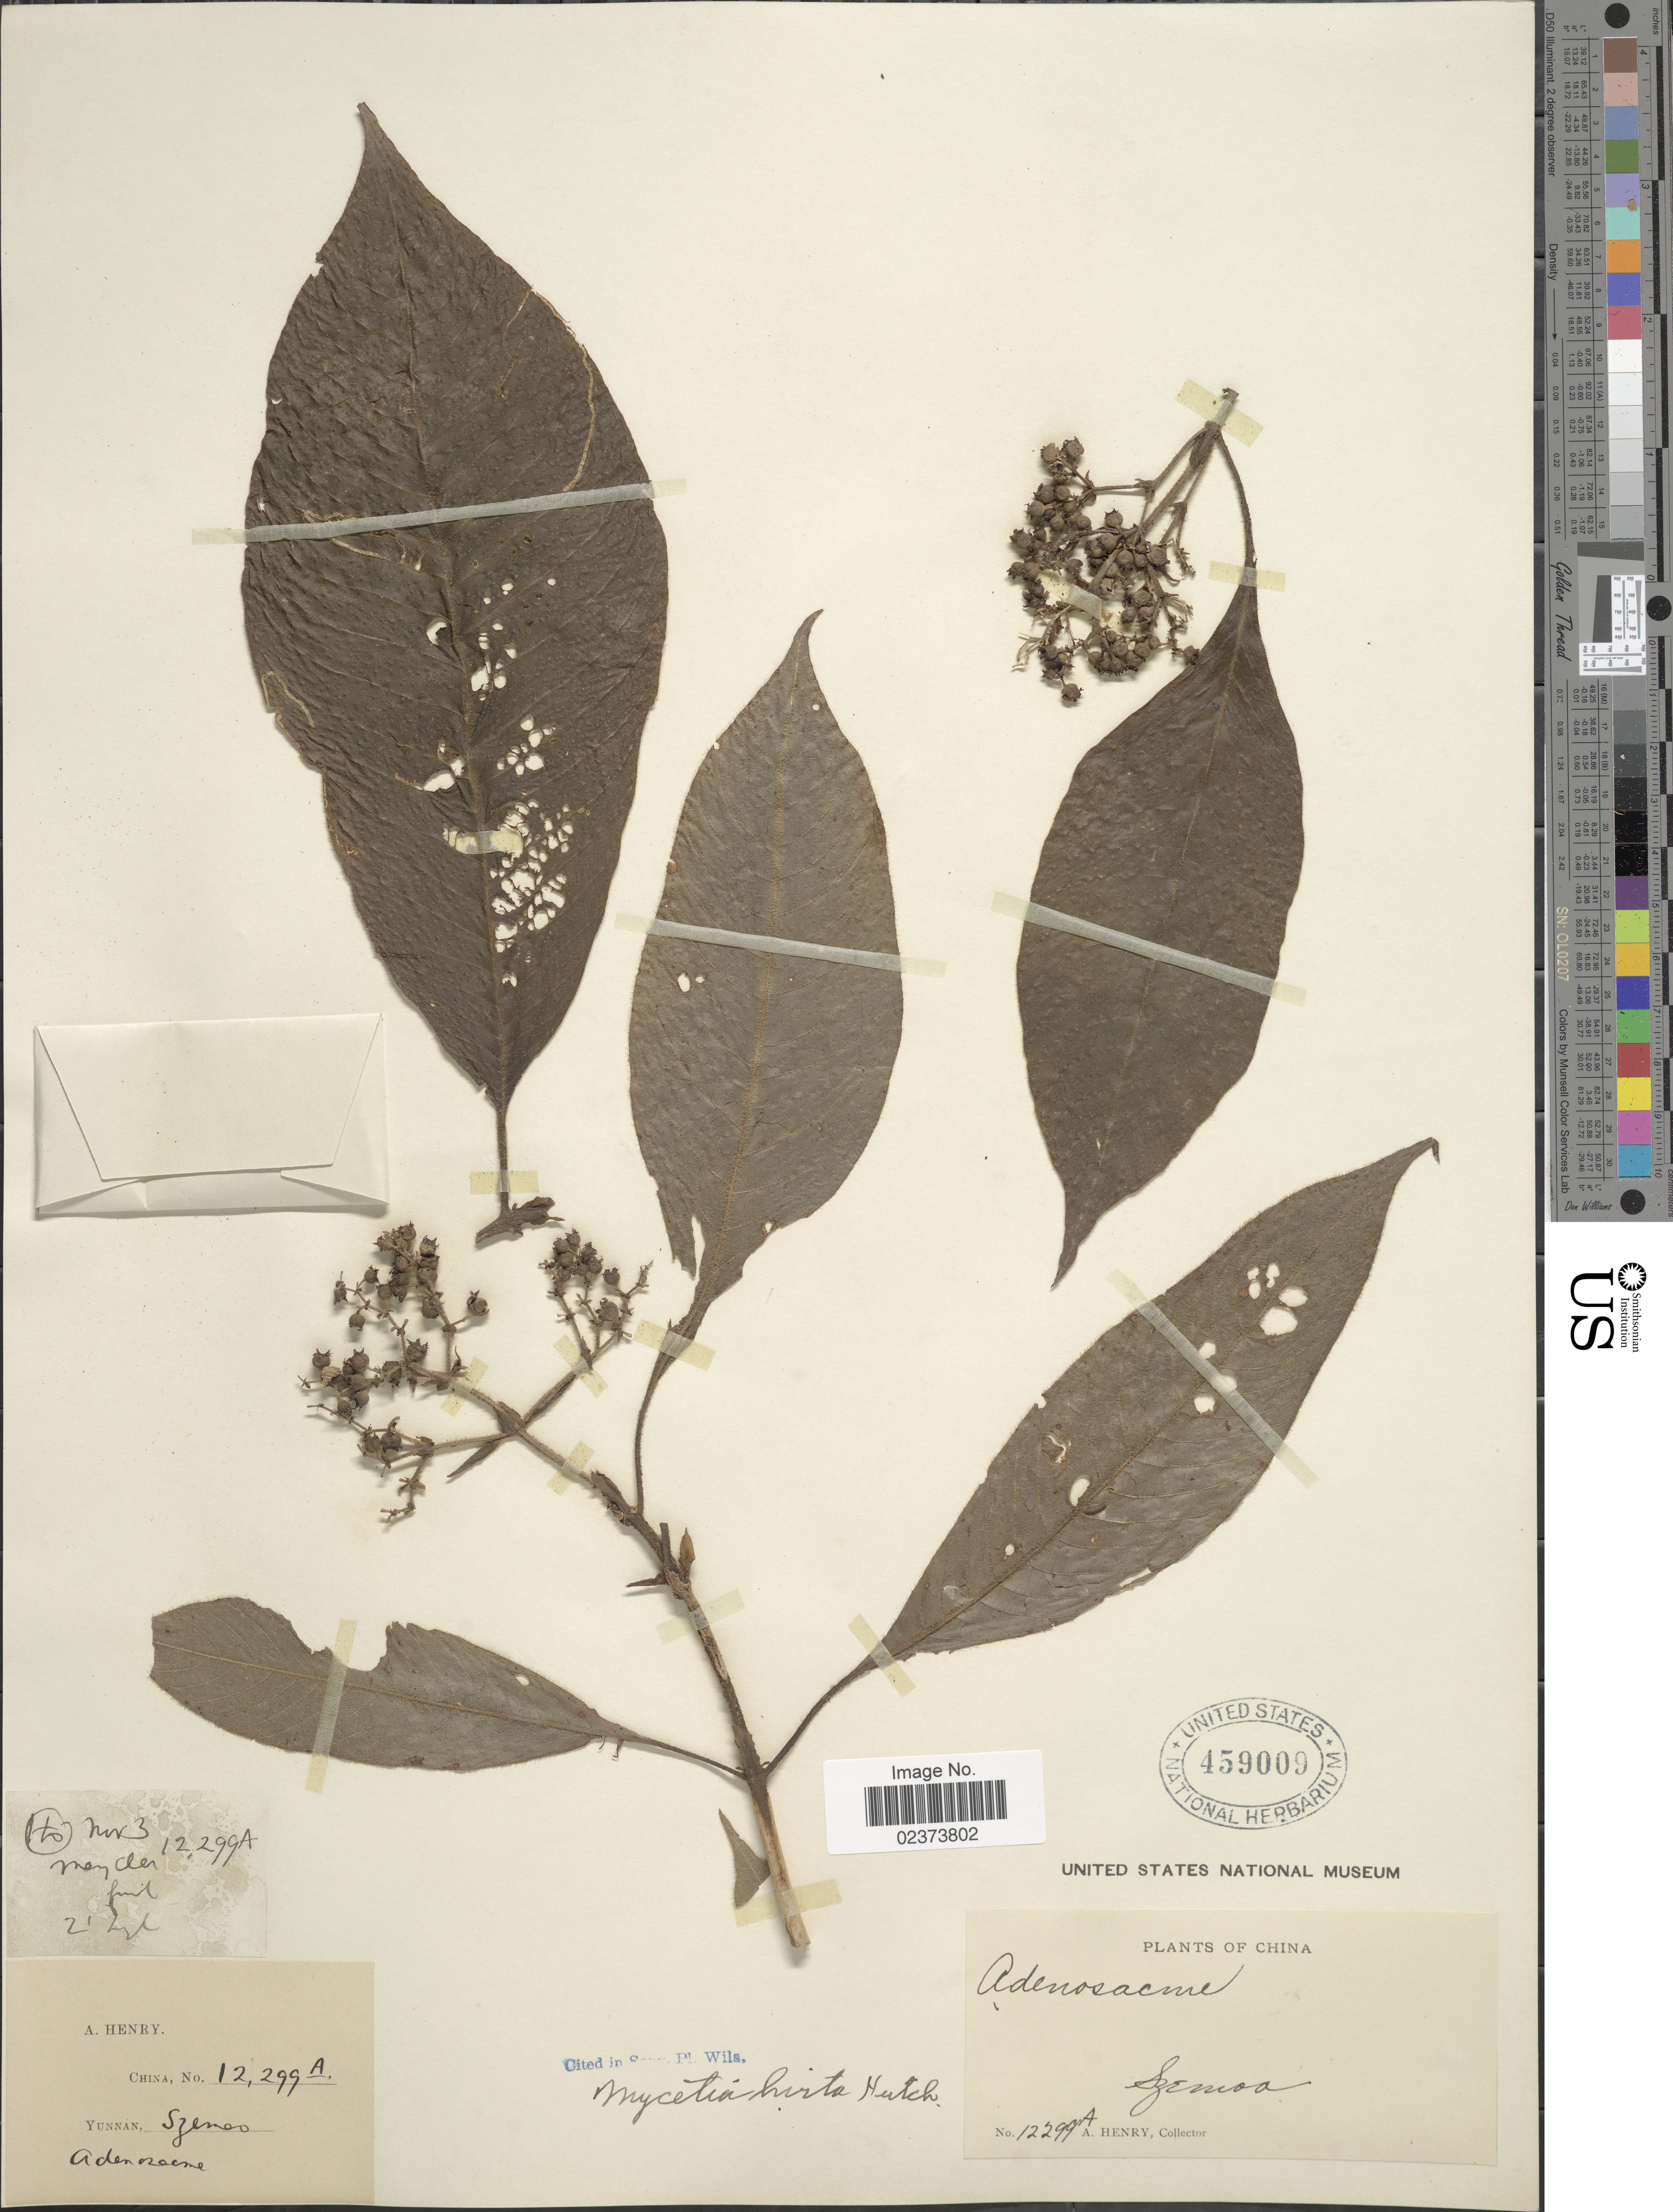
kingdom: Plantae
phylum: Tracheophyta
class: Magnoliopsida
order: Gentianales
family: Rubiaceae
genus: Mycetia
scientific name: Mycetia hirta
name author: Craib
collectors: A. Henry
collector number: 12299 A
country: China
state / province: Yunnan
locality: Yunnan, China, Szemoa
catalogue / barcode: US 459009